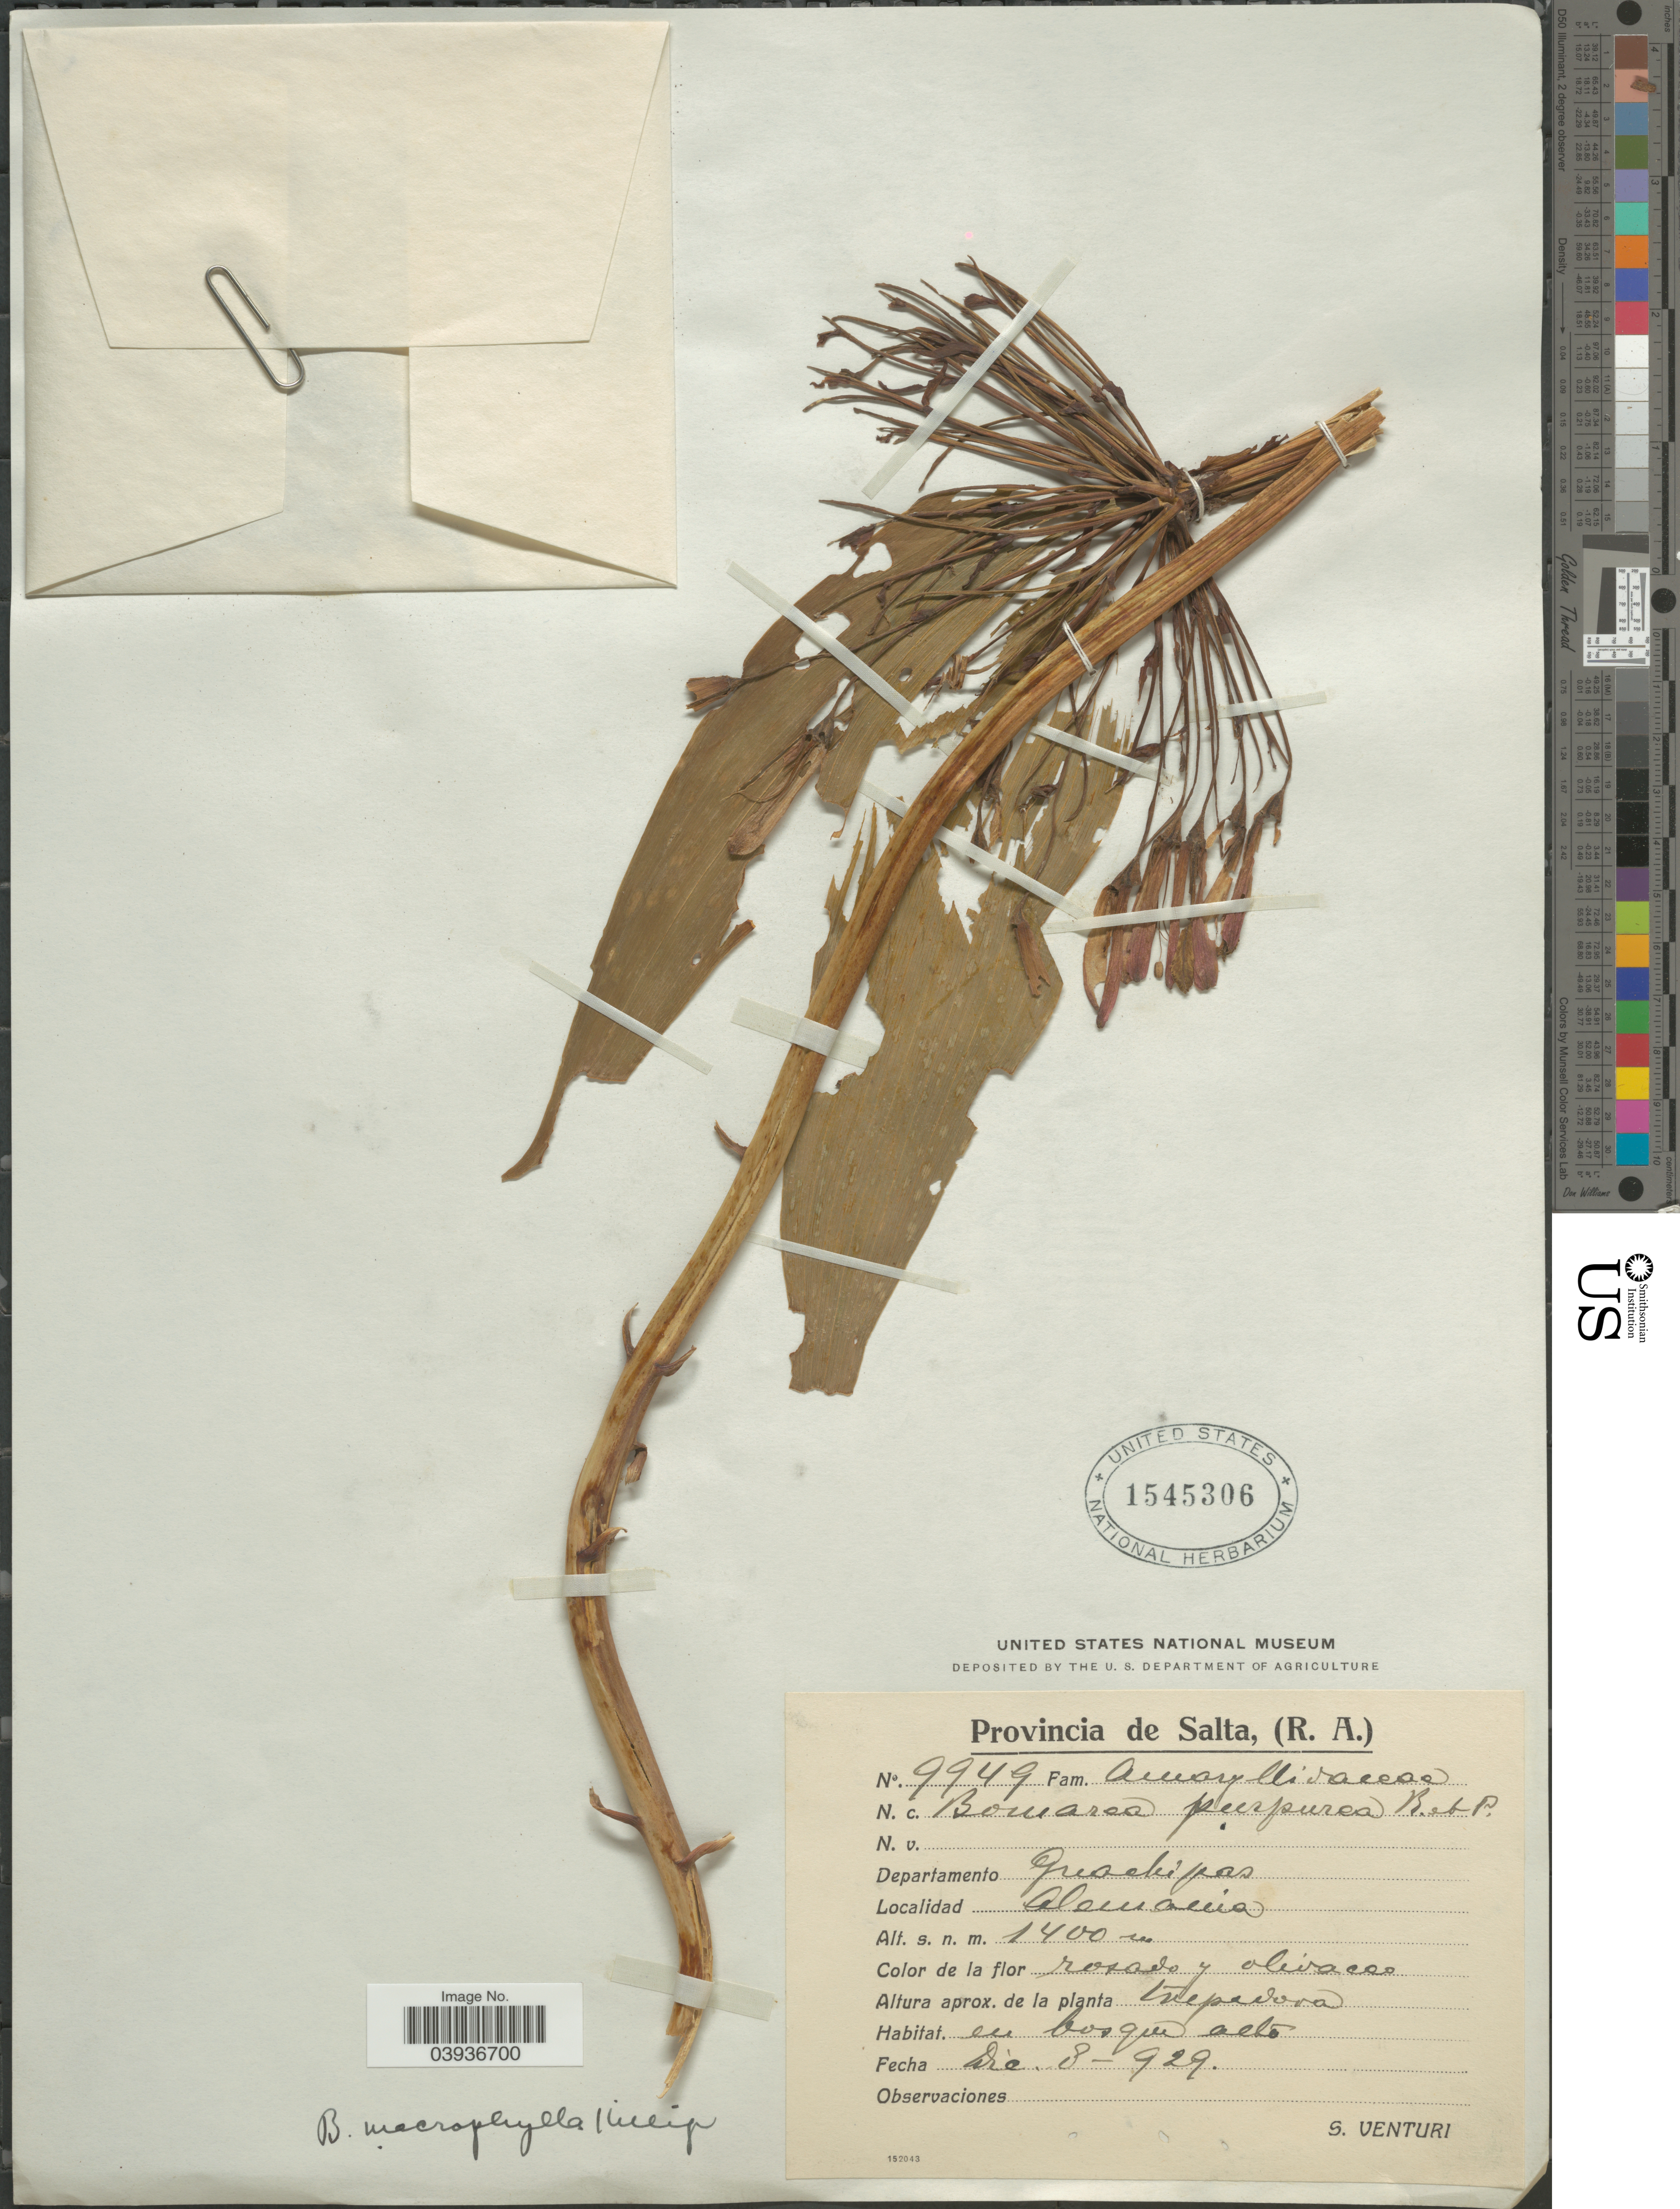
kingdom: Plantae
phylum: Tracheophyta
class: Liliopsida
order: Liliales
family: Alstroemeriaceae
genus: Bomarea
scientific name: Bomarea ovata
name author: (Cav.) Mirb.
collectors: S. Venturi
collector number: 9949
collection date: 1929-12-08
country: Argentina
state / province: Salta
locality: Departamento Guachipas. Alemania.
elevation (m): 1400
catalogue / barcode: US 1545306